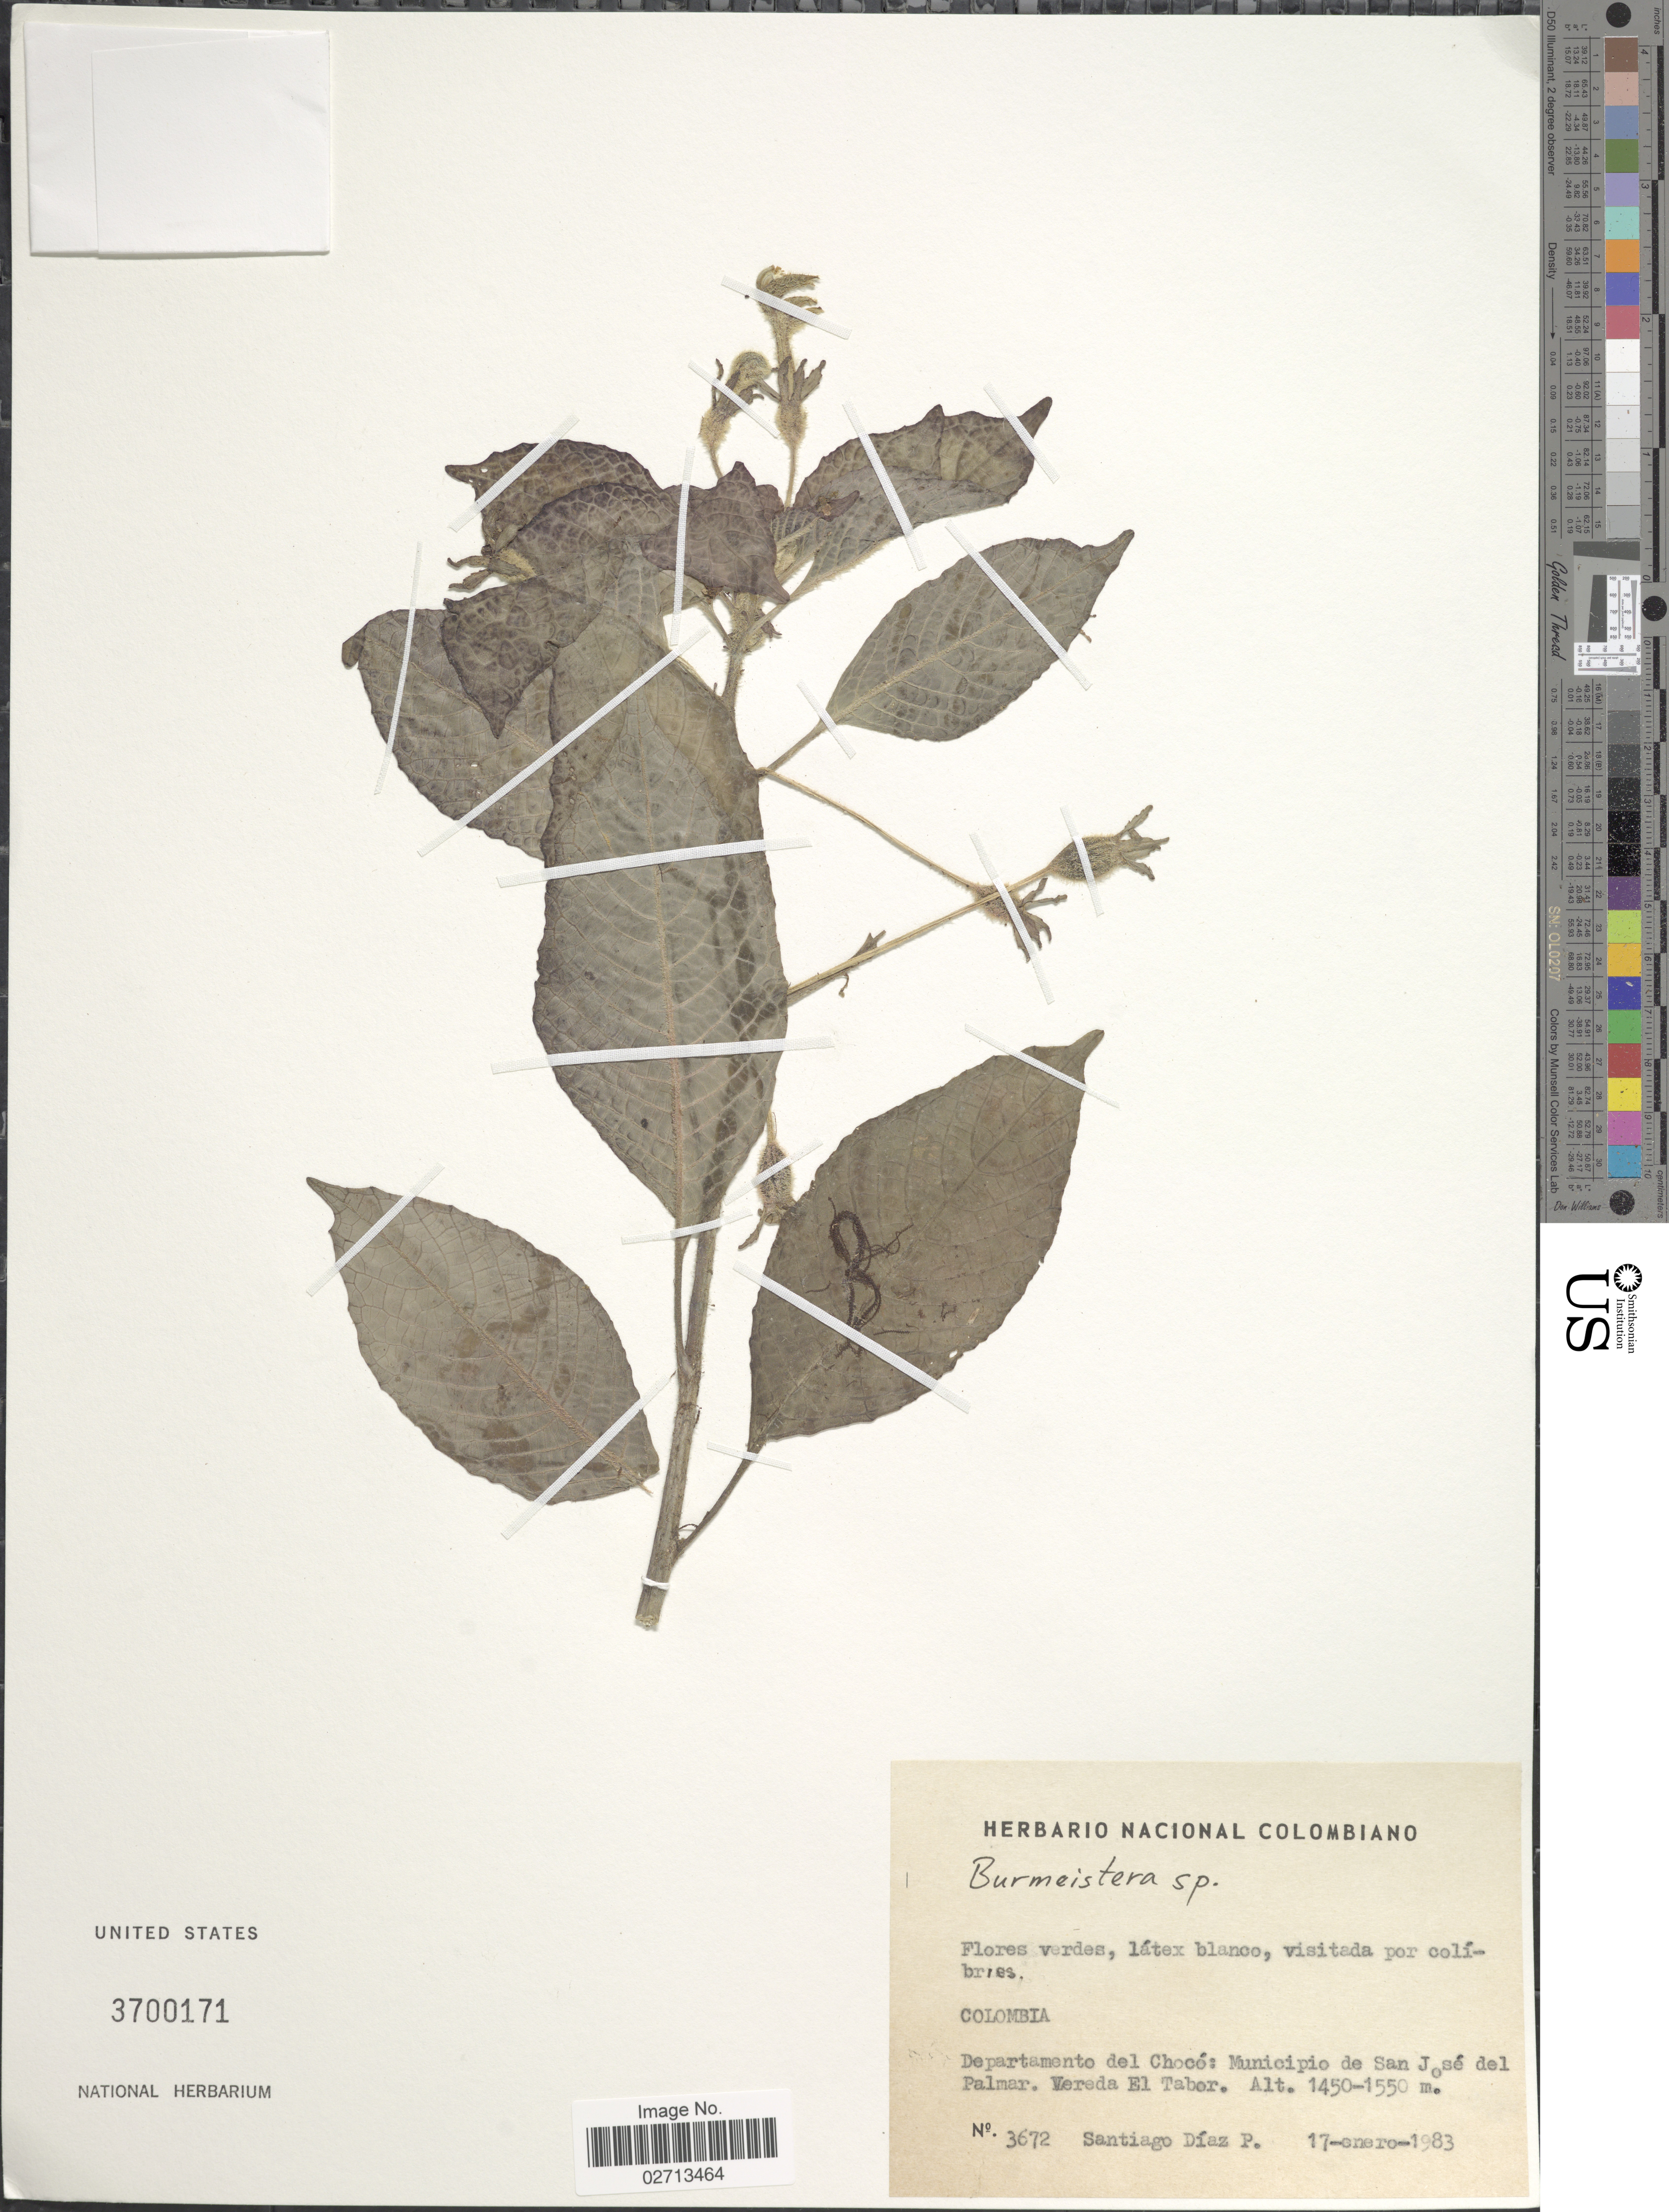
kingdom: Plantae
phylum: Tracheophyta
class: Magnoliopsida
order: Asterales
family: Campanulaceae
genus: Burmeistera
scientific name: Burmeistera sp.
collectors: S. Díaz Píedrahíta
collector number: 3672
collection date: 1983-01-17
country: Colombia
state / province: Chocó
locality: Departamento del Chocó: Municipio de San José del Palmar, Vereda El Tabor.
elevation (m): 1450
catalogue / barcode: US 3700171